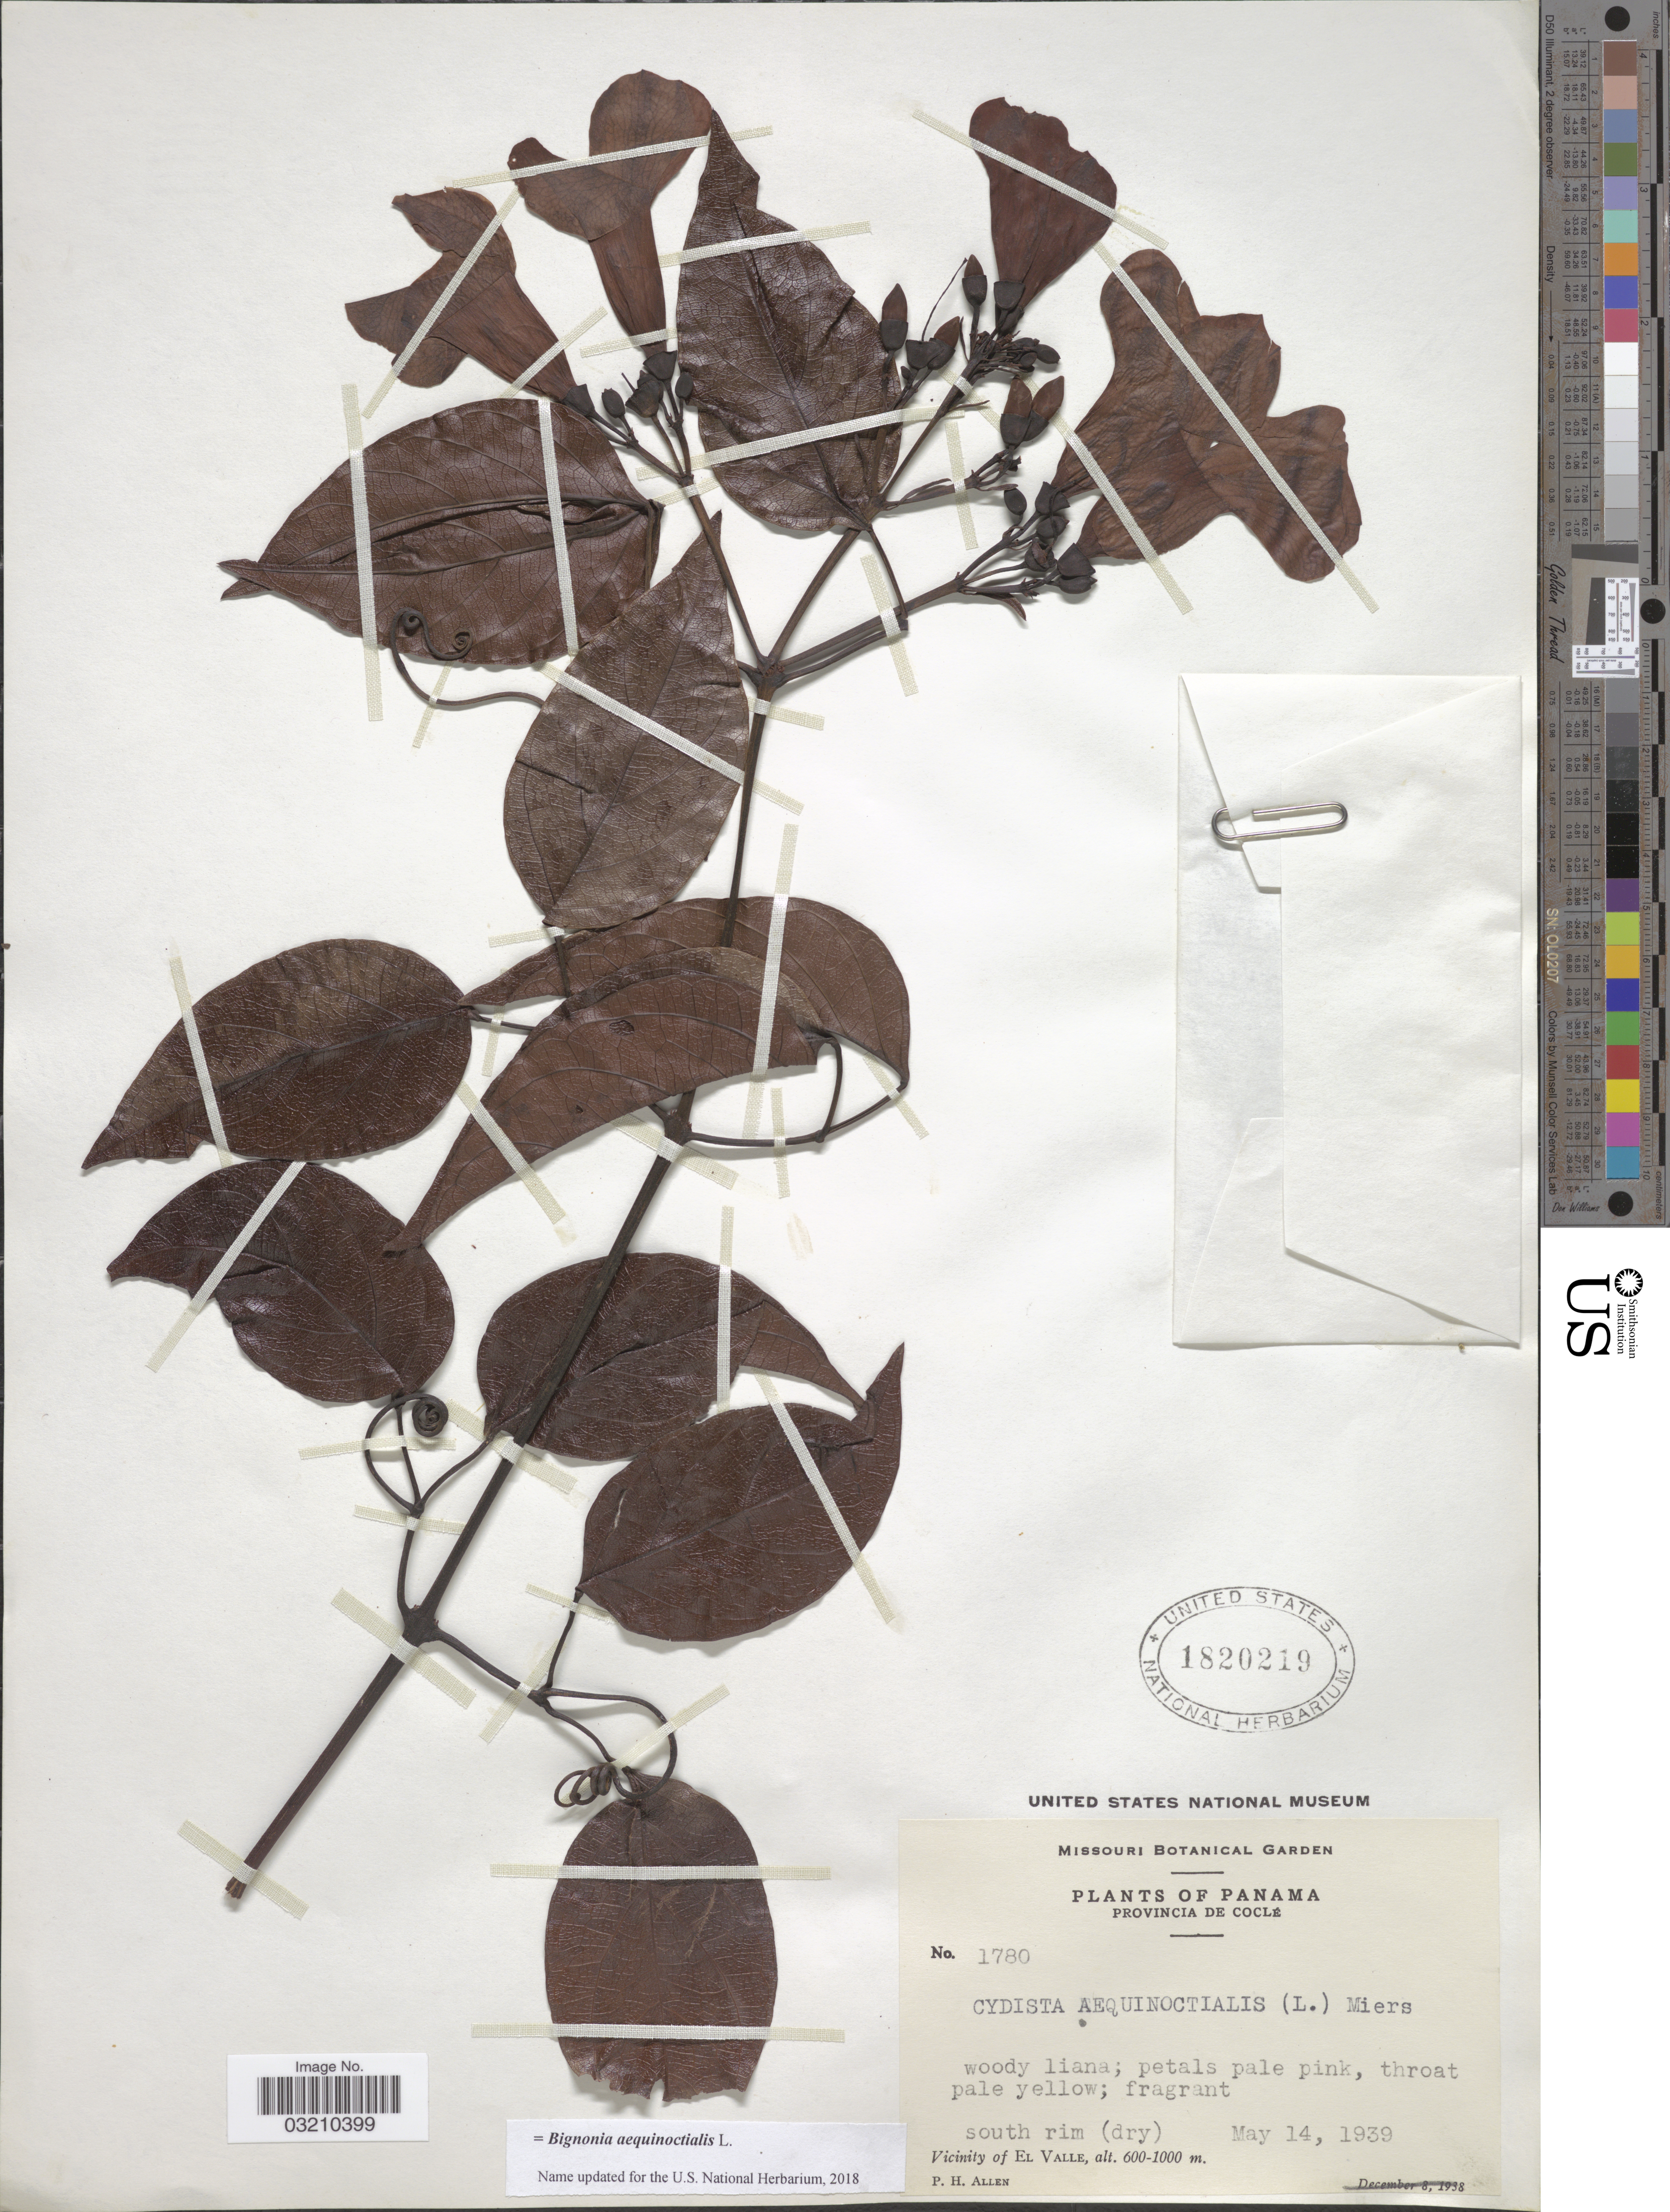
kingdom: Plantae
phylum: Tracheophyta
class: Magnoliopsida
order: Lamiales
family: Bignoniaceae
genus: Bignonia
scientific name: Bignonia aequinoctialis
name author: L.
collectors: P. H. Allen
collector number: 1780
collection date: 1939-05-14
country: Panama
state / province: Coclé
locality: South rim. Vicinity of El Valle.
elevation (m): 600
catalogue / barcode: US 1820219